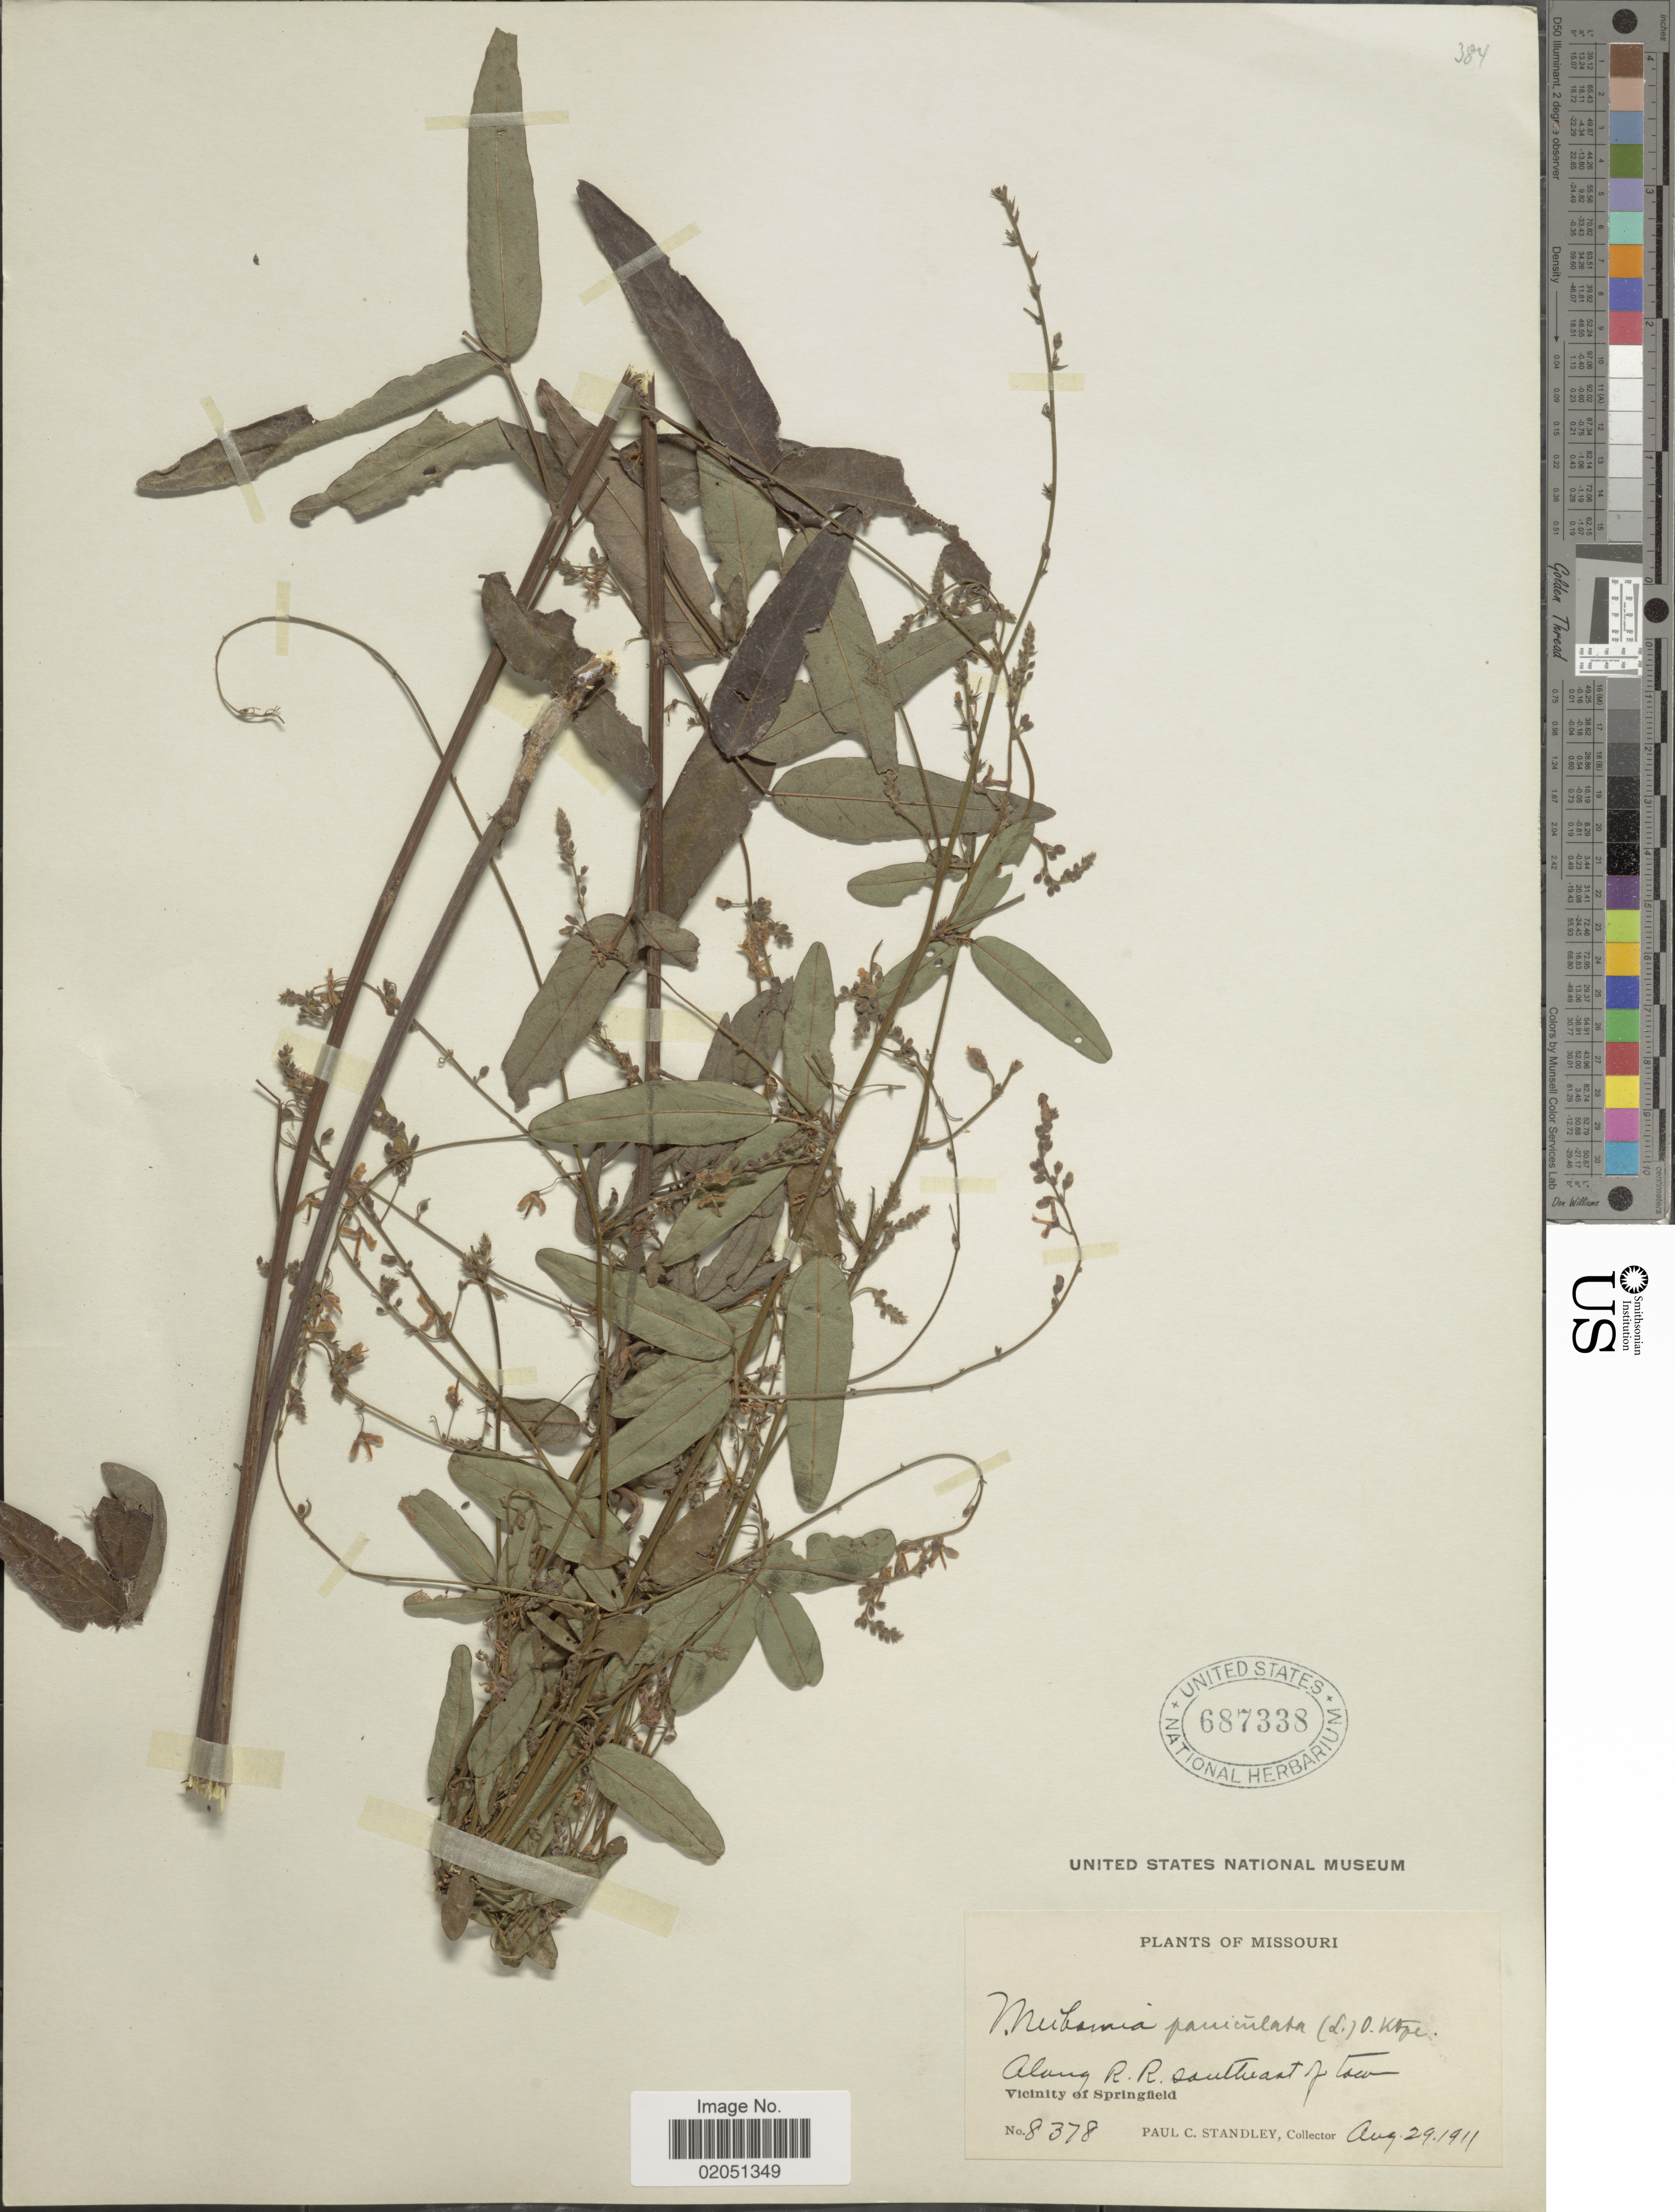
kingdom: Plantae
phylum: Tracheophyta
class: Magnoliopsida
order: Fabales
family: Fabaceae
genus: Desmodium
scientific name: Desmodium paniculatum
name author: (L.) DC.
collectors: P. C. Standley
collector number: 8378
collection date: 1911-08-29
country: United States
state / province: Missouri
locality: Along R.R. southeast of low, Vicinity of Springfield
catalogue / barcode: US 687338